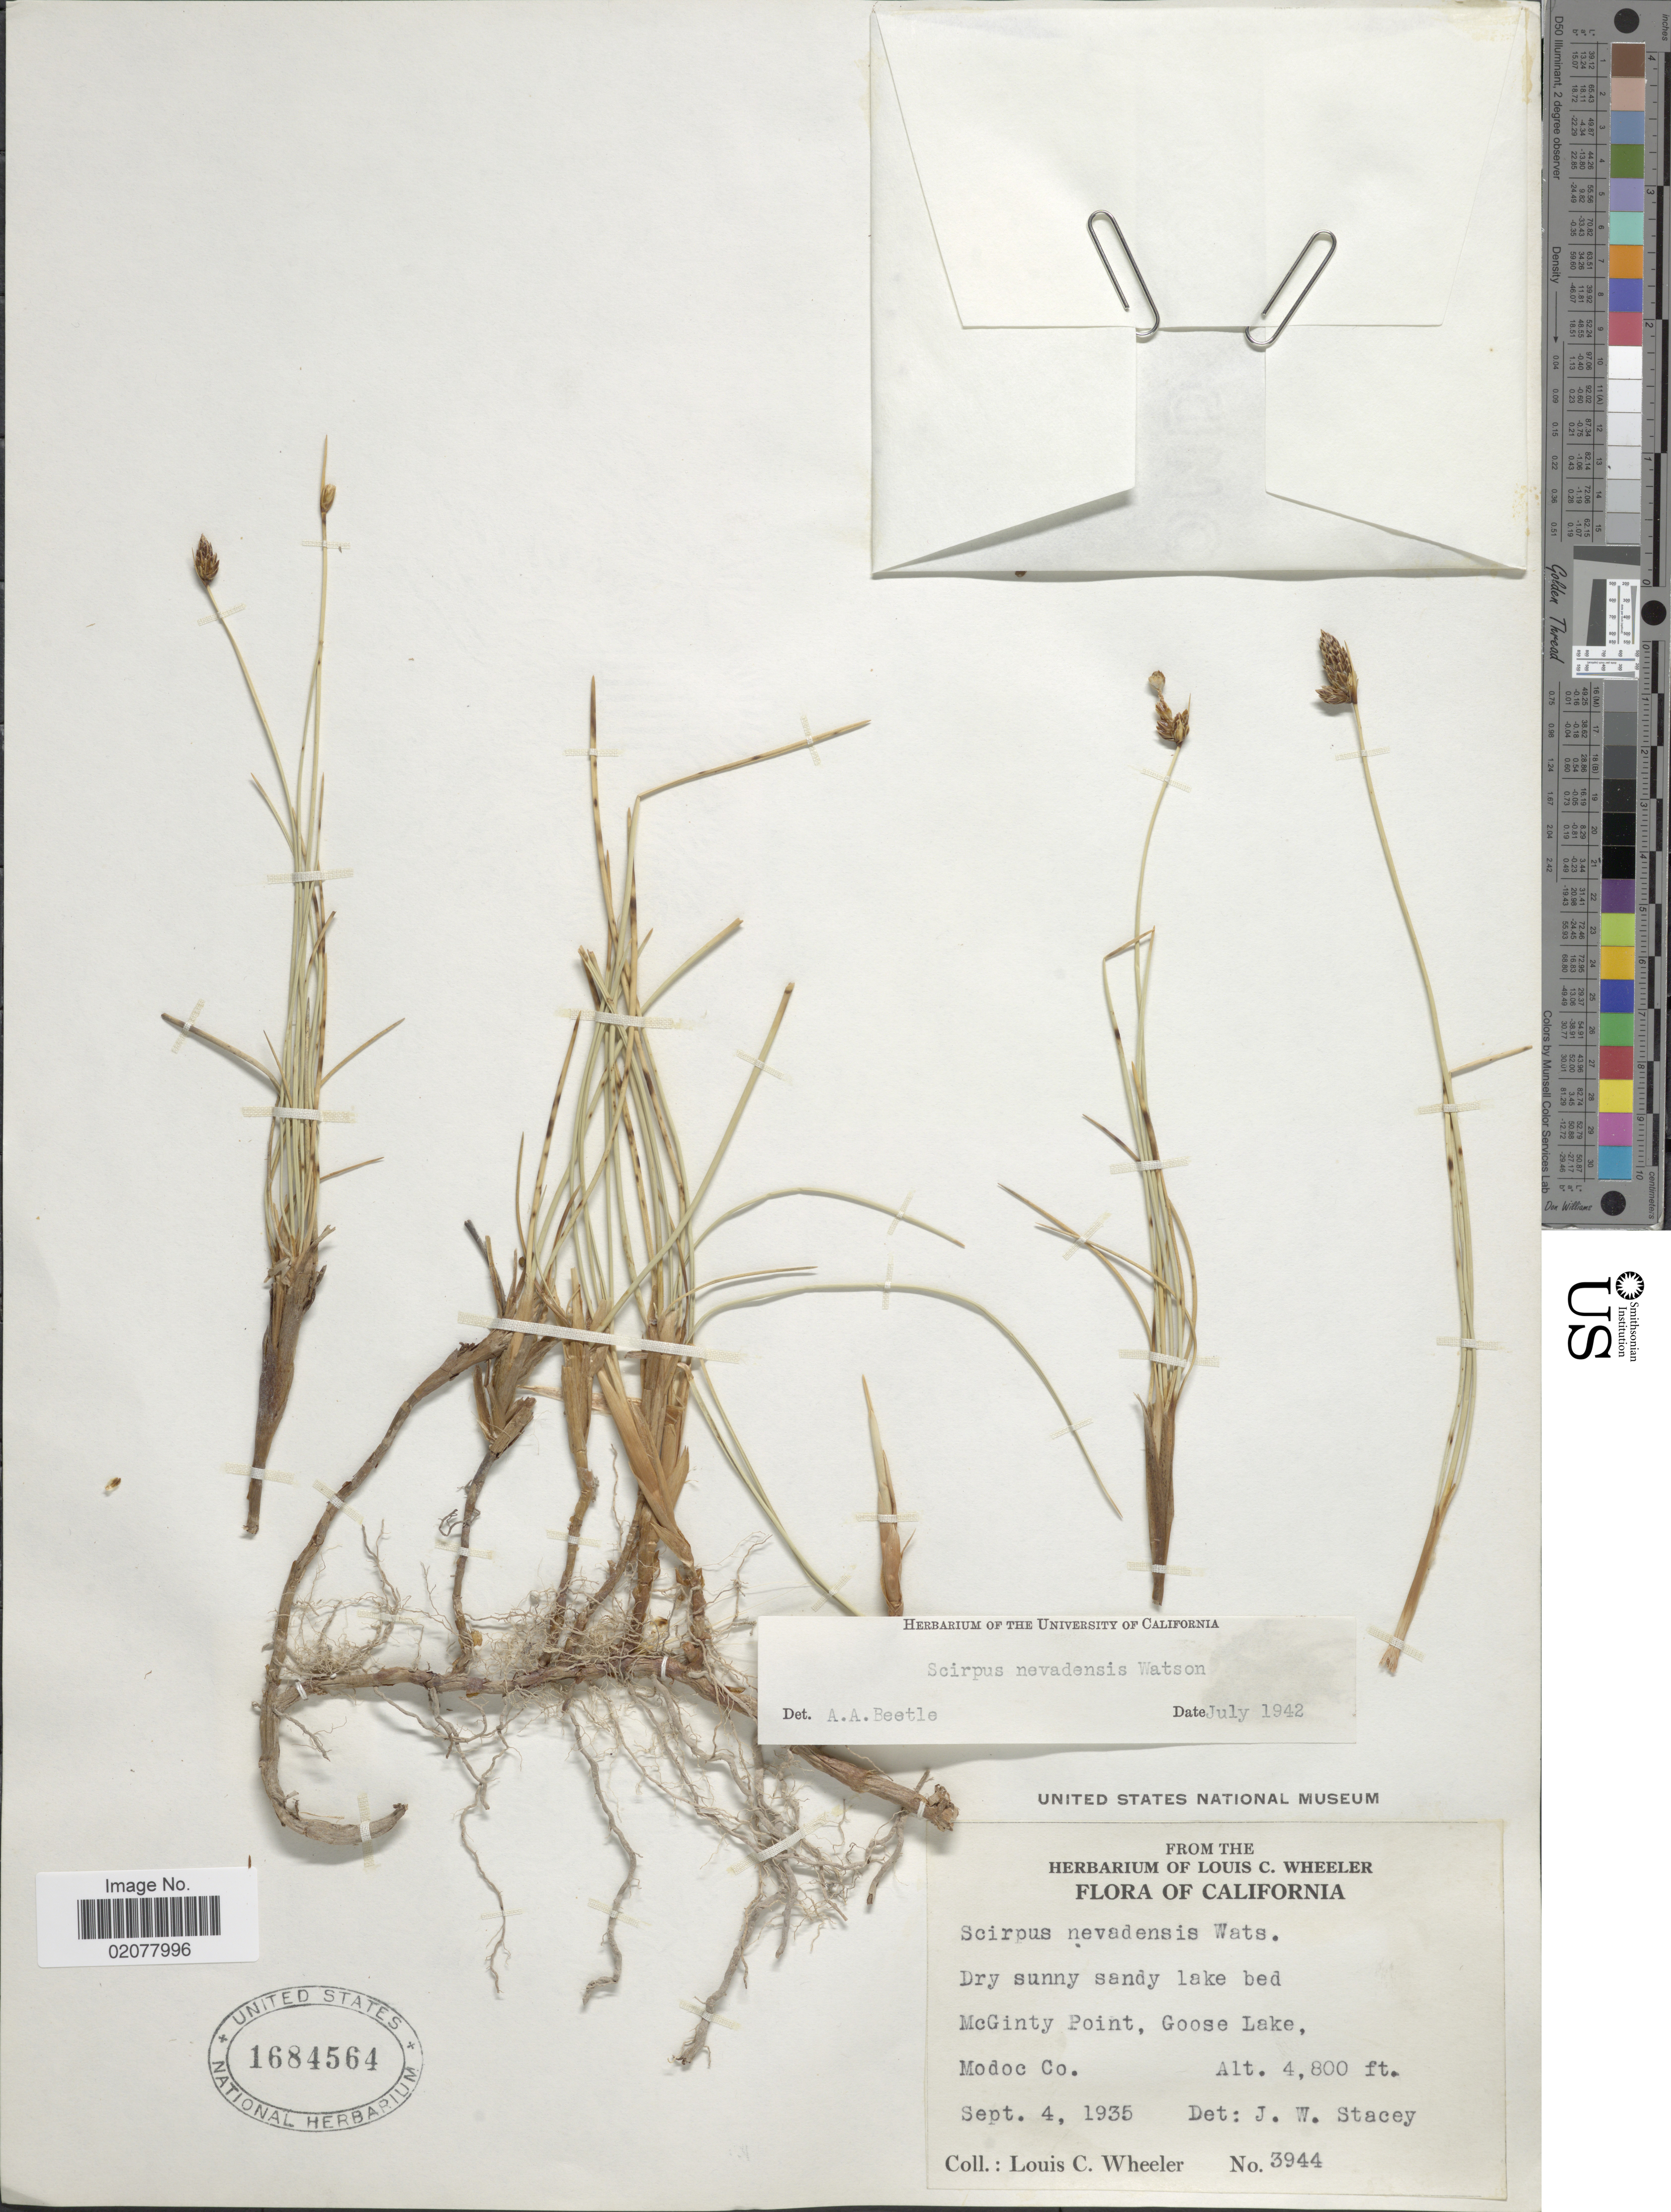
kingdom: Plantae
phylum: Tracheophyta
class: Liliopsida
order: Poales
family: Cyperaceae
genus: Amphiscirpus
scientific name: Amphiscirpus nevadensis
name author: (S. Watson) Oteng-Yeb.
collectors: L. C. Wheeler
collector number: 3944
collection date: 1935-09-04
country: United States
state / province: California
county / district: Modoc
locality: Dry sunny sandy lake bed. McGinty Point, Goose Lake, Modoc Co.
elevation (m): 1463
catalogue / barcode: US 1684564